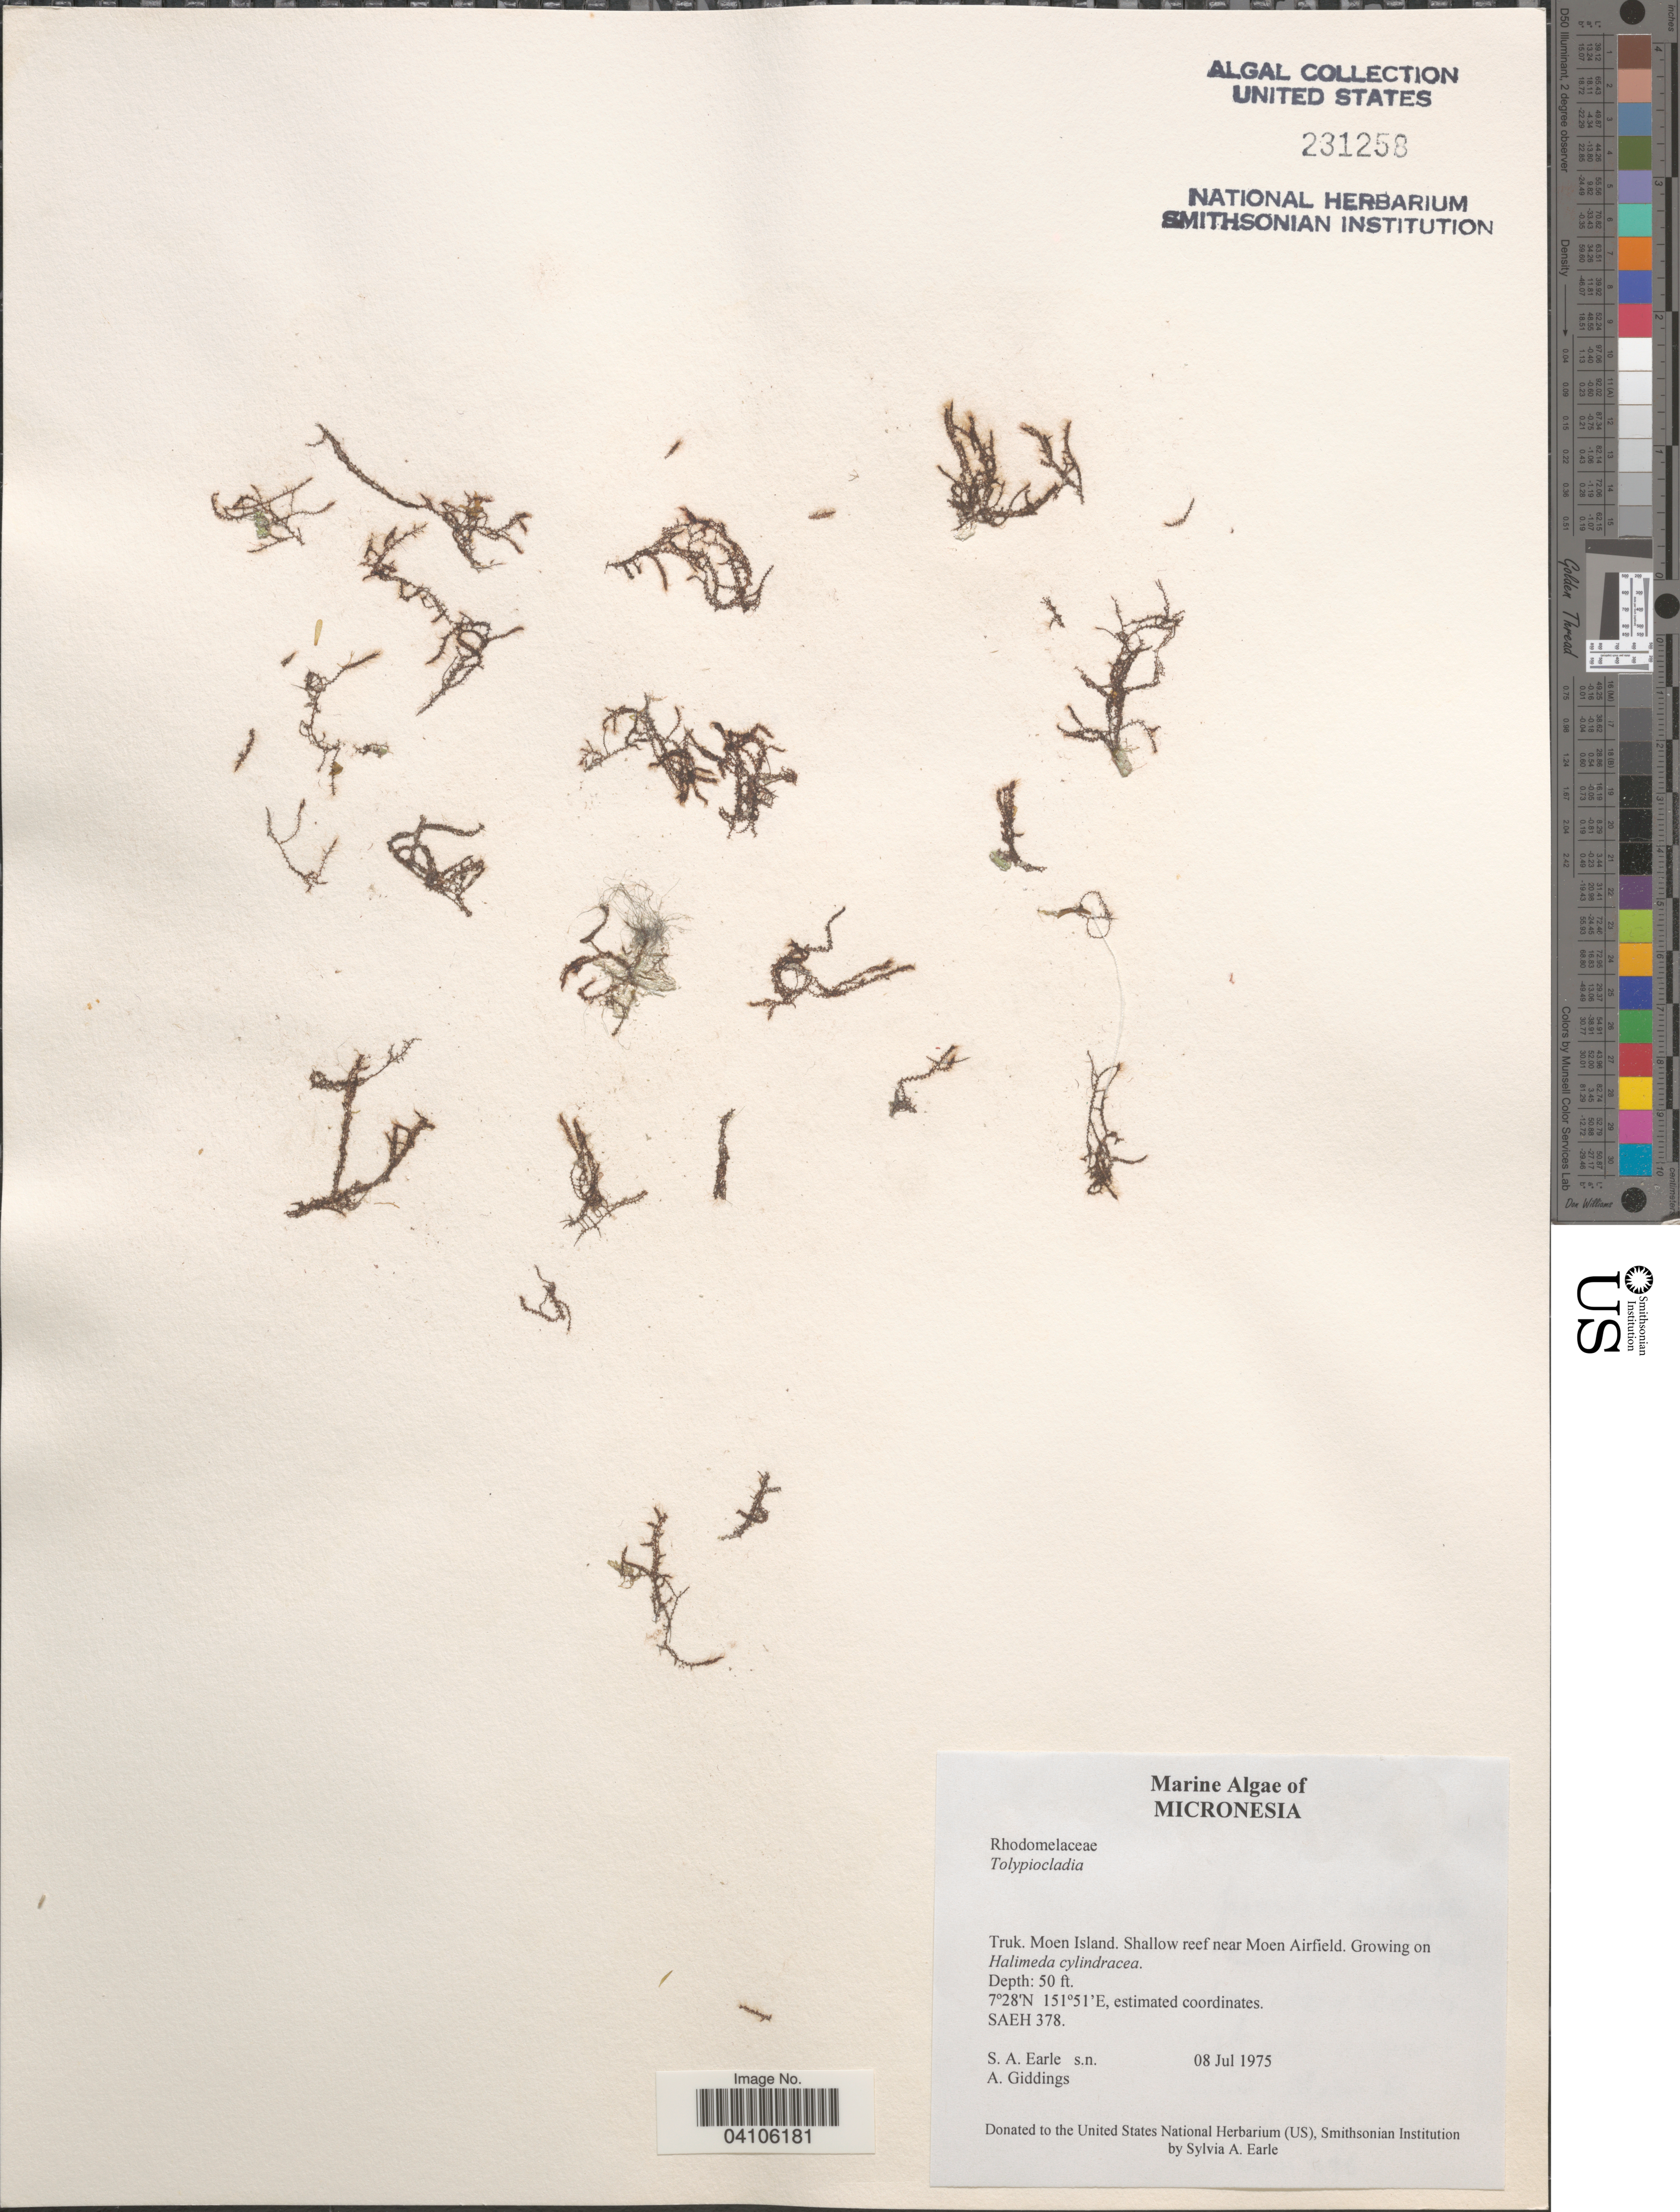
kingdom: Plantae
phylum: Rhodophyta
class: Florideophyceae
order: Ceramiales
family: Rhodomelaceae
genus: Tolypiocladia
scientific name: Tolypiocladia sp.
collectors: S. A. Earle & A. Giddings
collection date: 1975-07-08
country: Micronesia, Federated States of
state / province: Truk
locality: Moen Island. Shallow reef near Moen Airfield. SAEH 378.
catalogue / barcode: US 231258